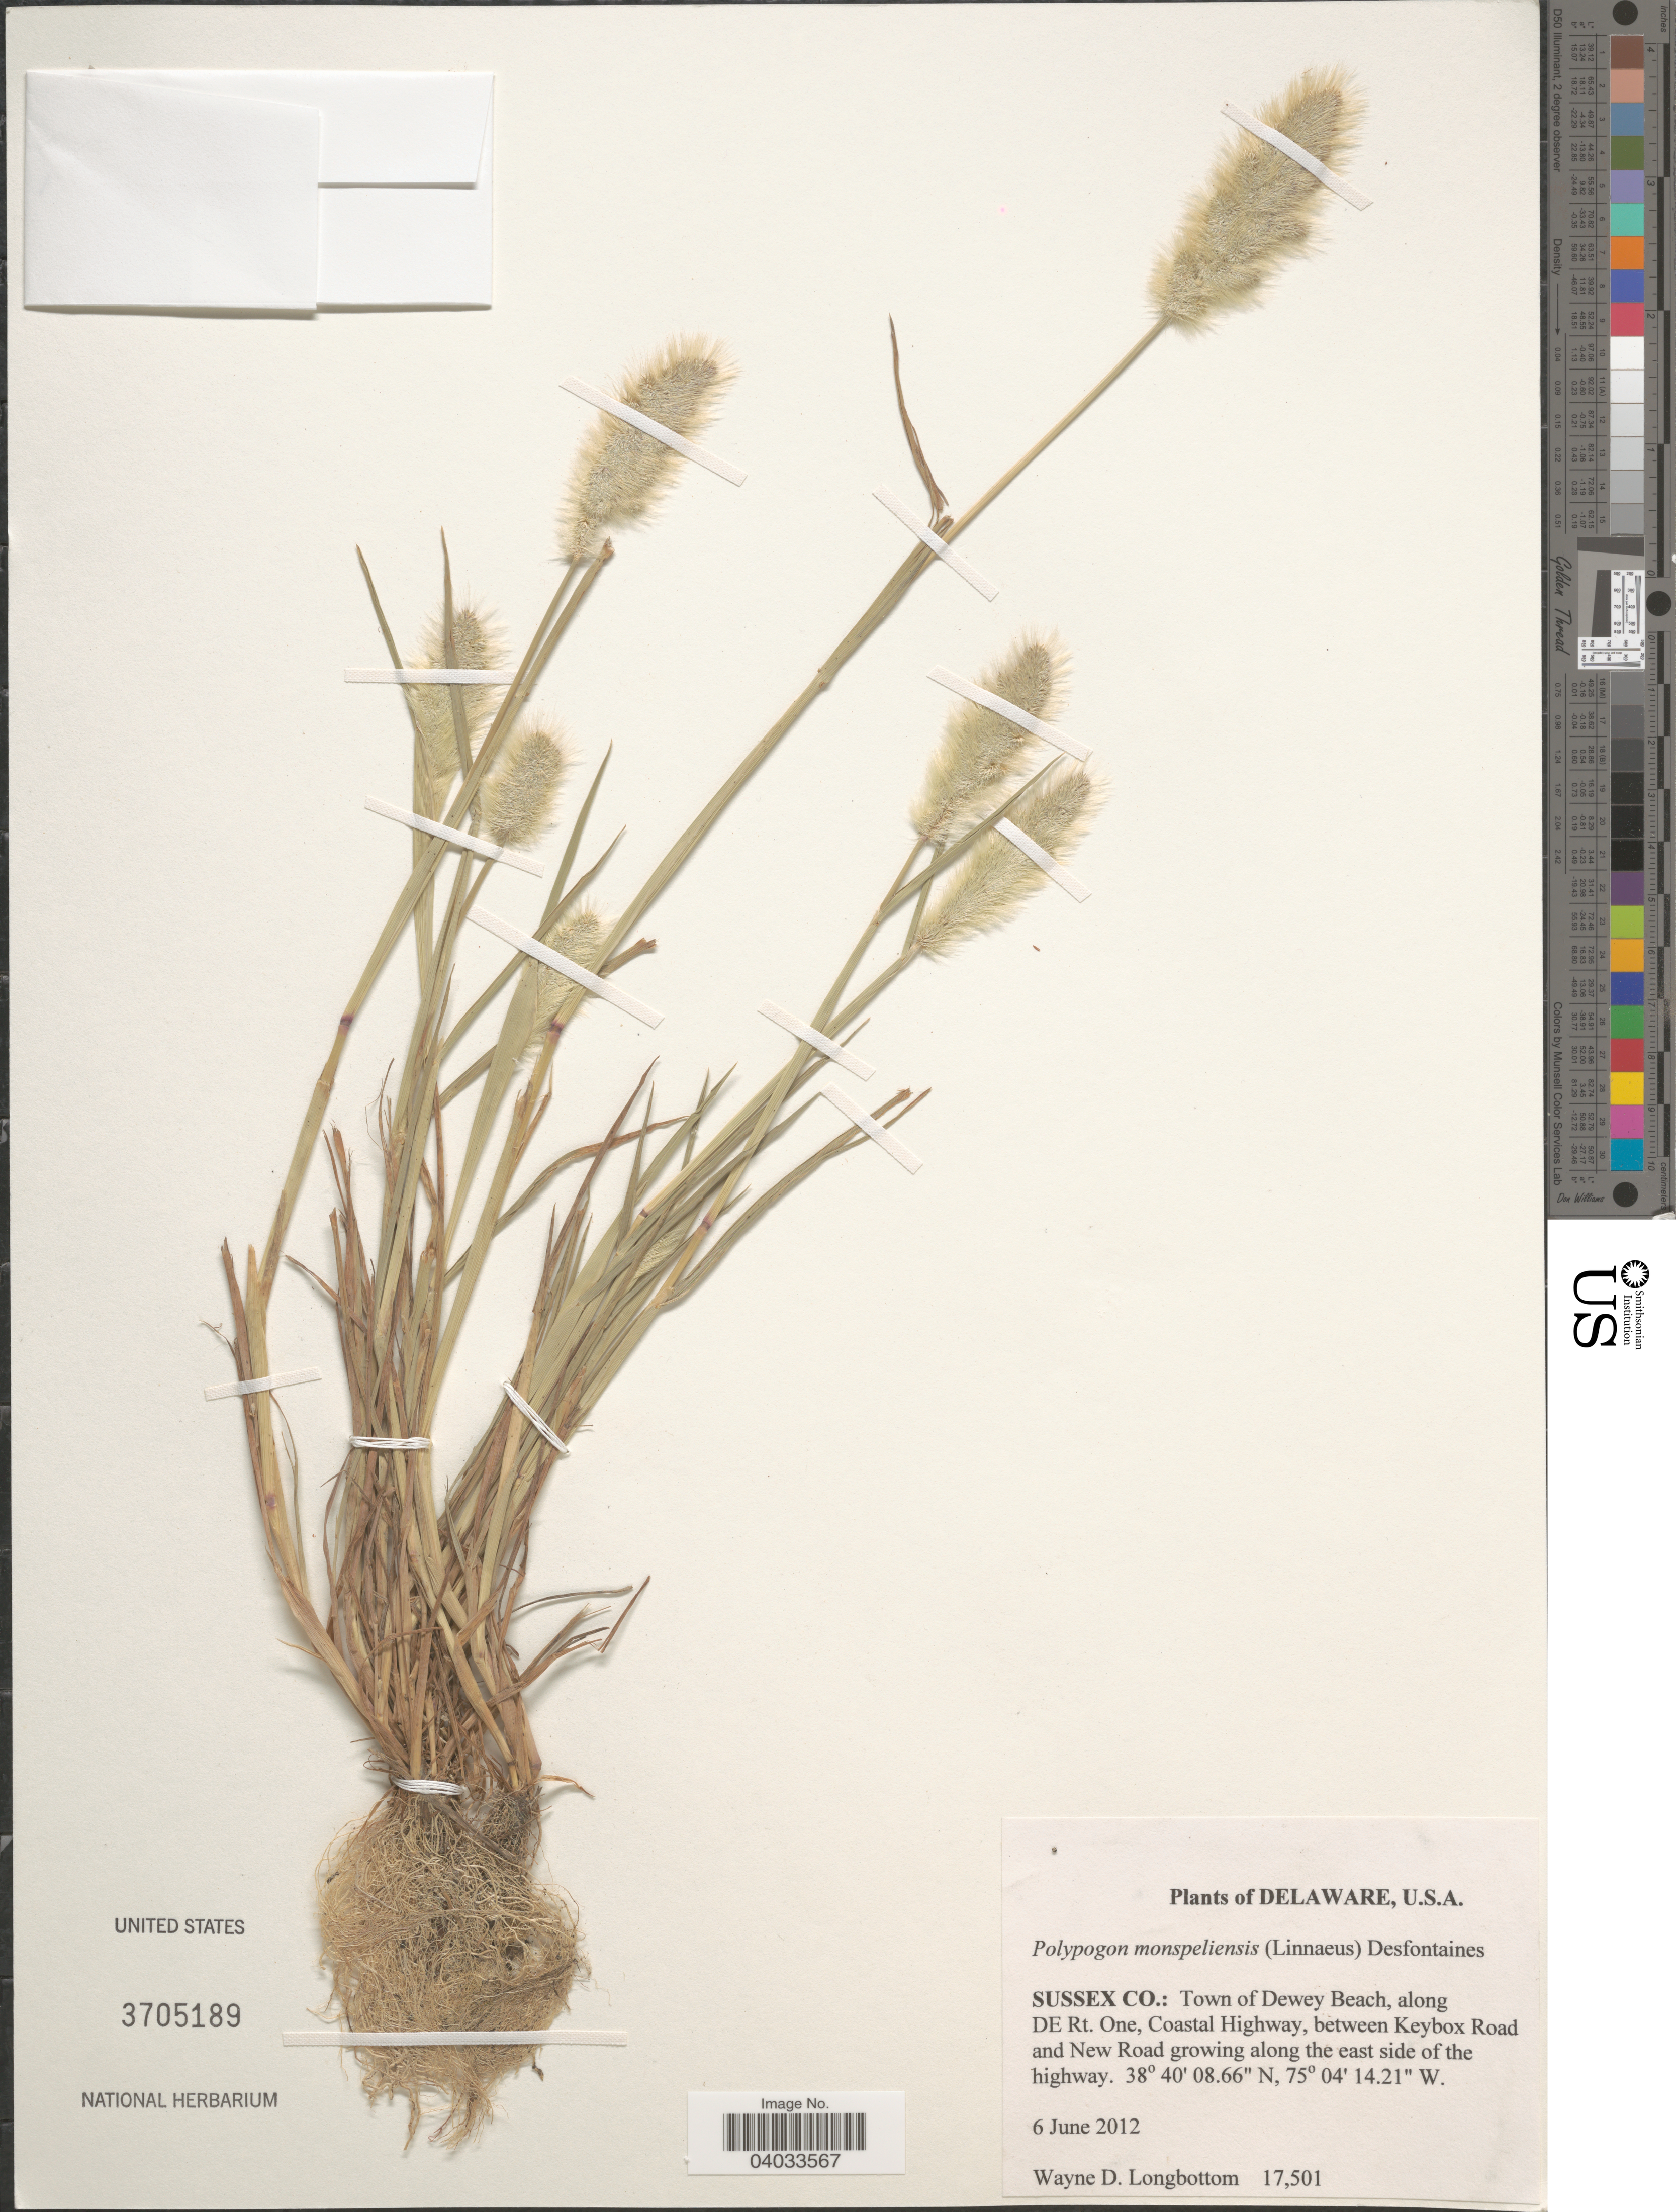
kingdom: Plantae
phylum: Tracheophyta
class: Liliopsida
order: Poales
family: Poaceae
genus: Polypogon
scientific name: Polypogon monspeliensis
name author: (L.) Desf.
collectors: W. D. Longbottom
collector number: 17501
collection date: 2012-06-06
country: United States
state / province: Delaware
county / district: Sussex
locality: Sussex Co.: Town of Dewey Beach, along De Rt. One, Coastal Highway, between Keybox Road and New Road growing along the east side of the highway.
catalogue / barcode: US 3705189